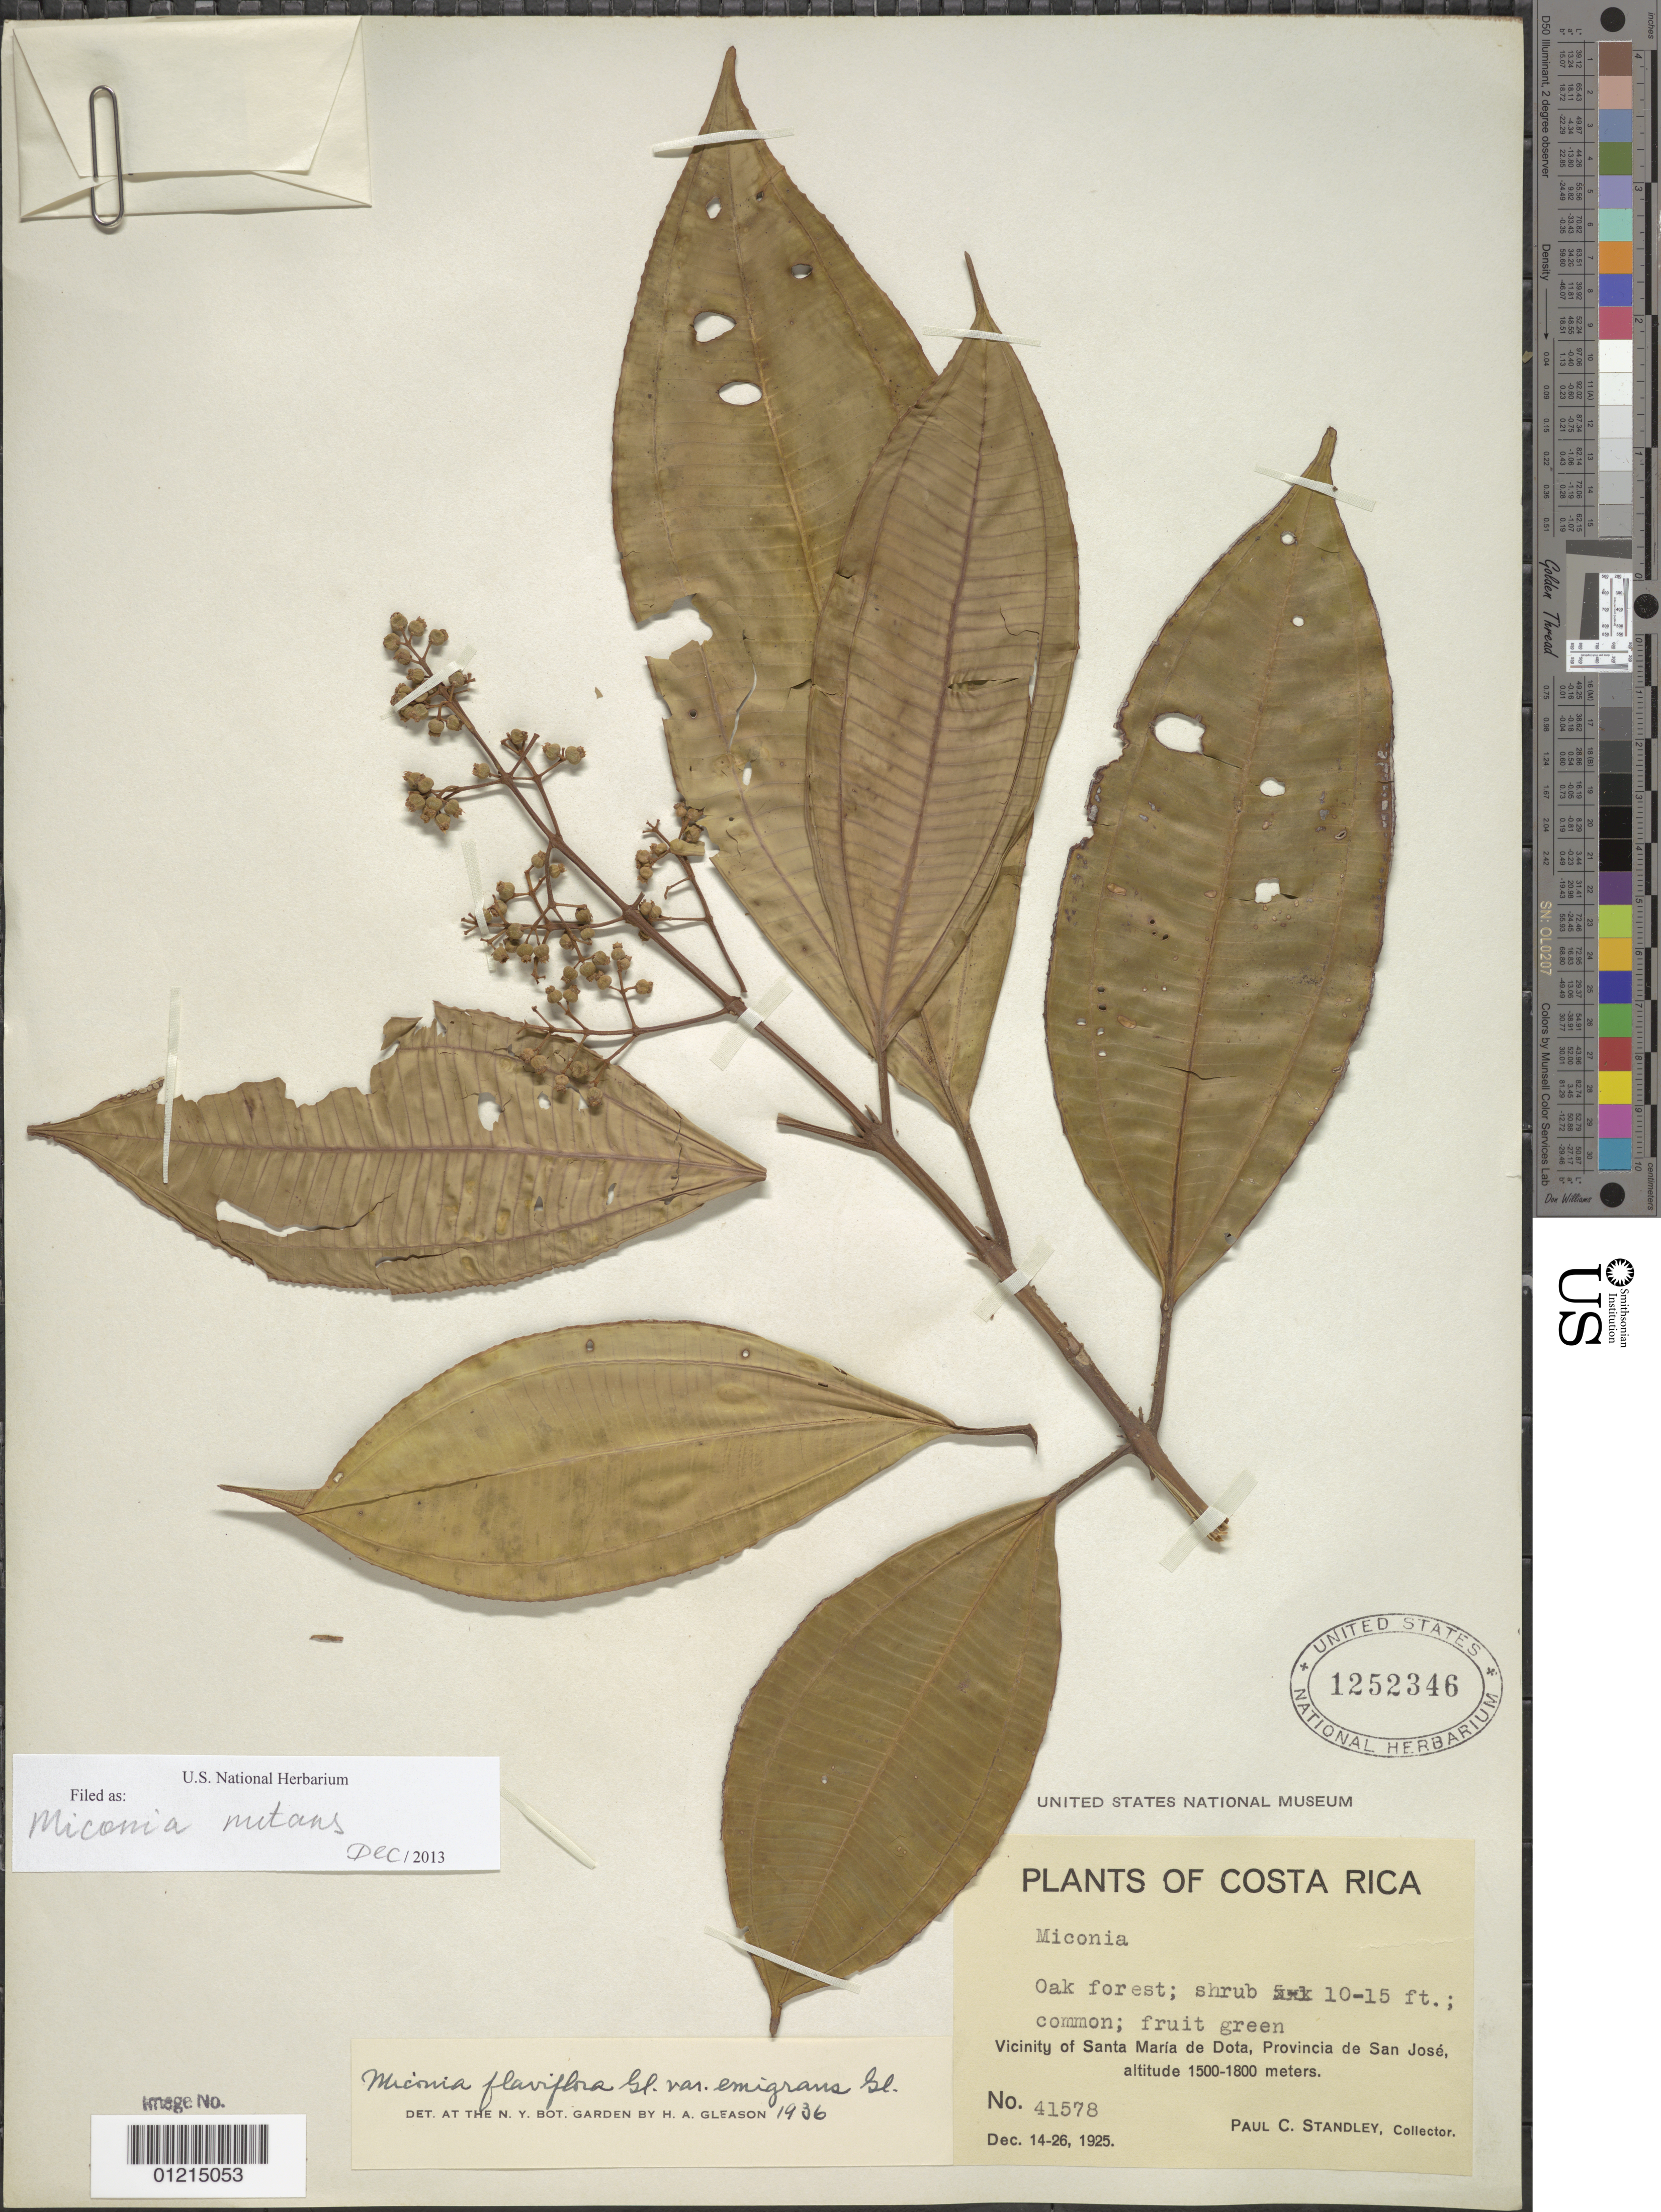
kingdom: Plantae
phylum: Tracheophyta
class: Magnoliopsida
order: Myrtales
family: Melastomataceae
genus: Miconia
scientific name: Miconia nutans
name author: Donn. Sm.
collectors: P. C. Standley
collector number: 41578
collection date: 1925-12-14/1925-12-26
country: Costa Rica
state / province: San José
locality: Vicinity of Santa Maria de Dota.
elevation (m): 1500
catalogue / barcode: US 1252346